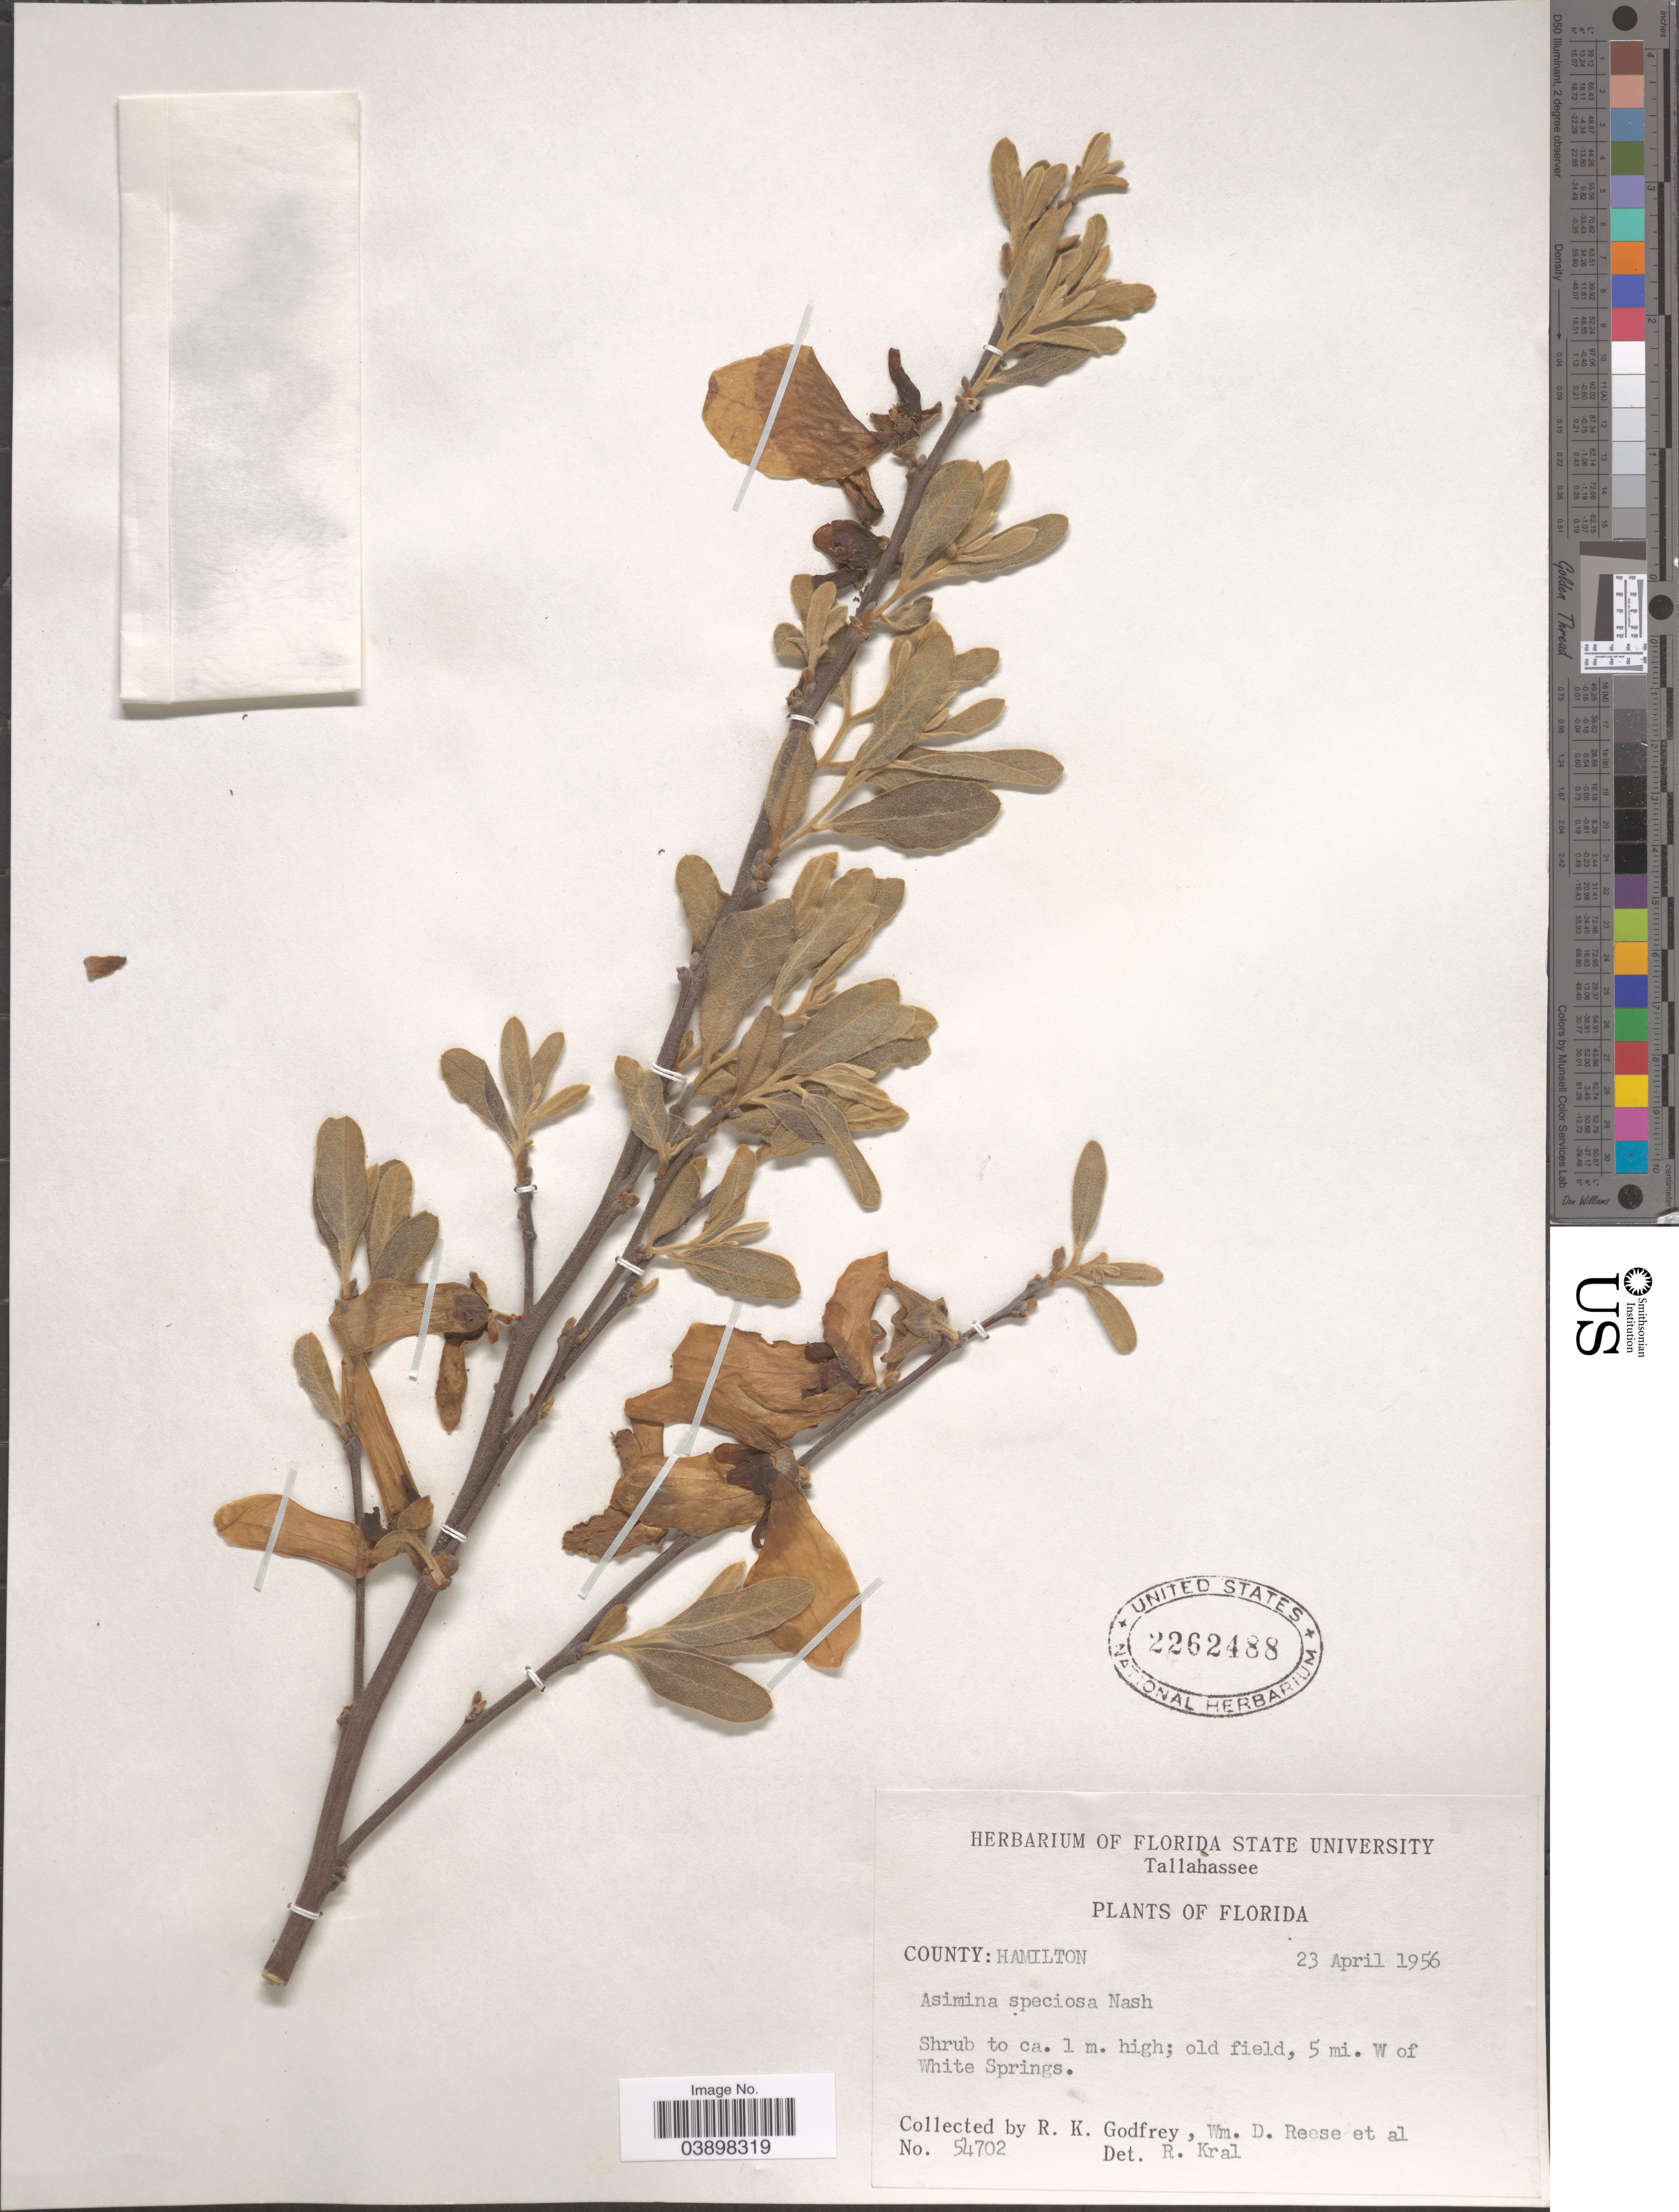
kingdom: Plantae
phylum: Tracheophyta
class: Magnoliopsida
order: Magnoliales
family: Annonaceae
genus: Asimina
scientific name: Asimina speciosa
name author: Nash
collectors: R. K. Godfrey, W. Reese & et al.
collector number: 54702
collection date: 1956-04-23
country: United States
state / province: Florida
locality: County: Hamilton. Old field, 5 mi. W of White Springs.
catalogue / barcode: US 2262488